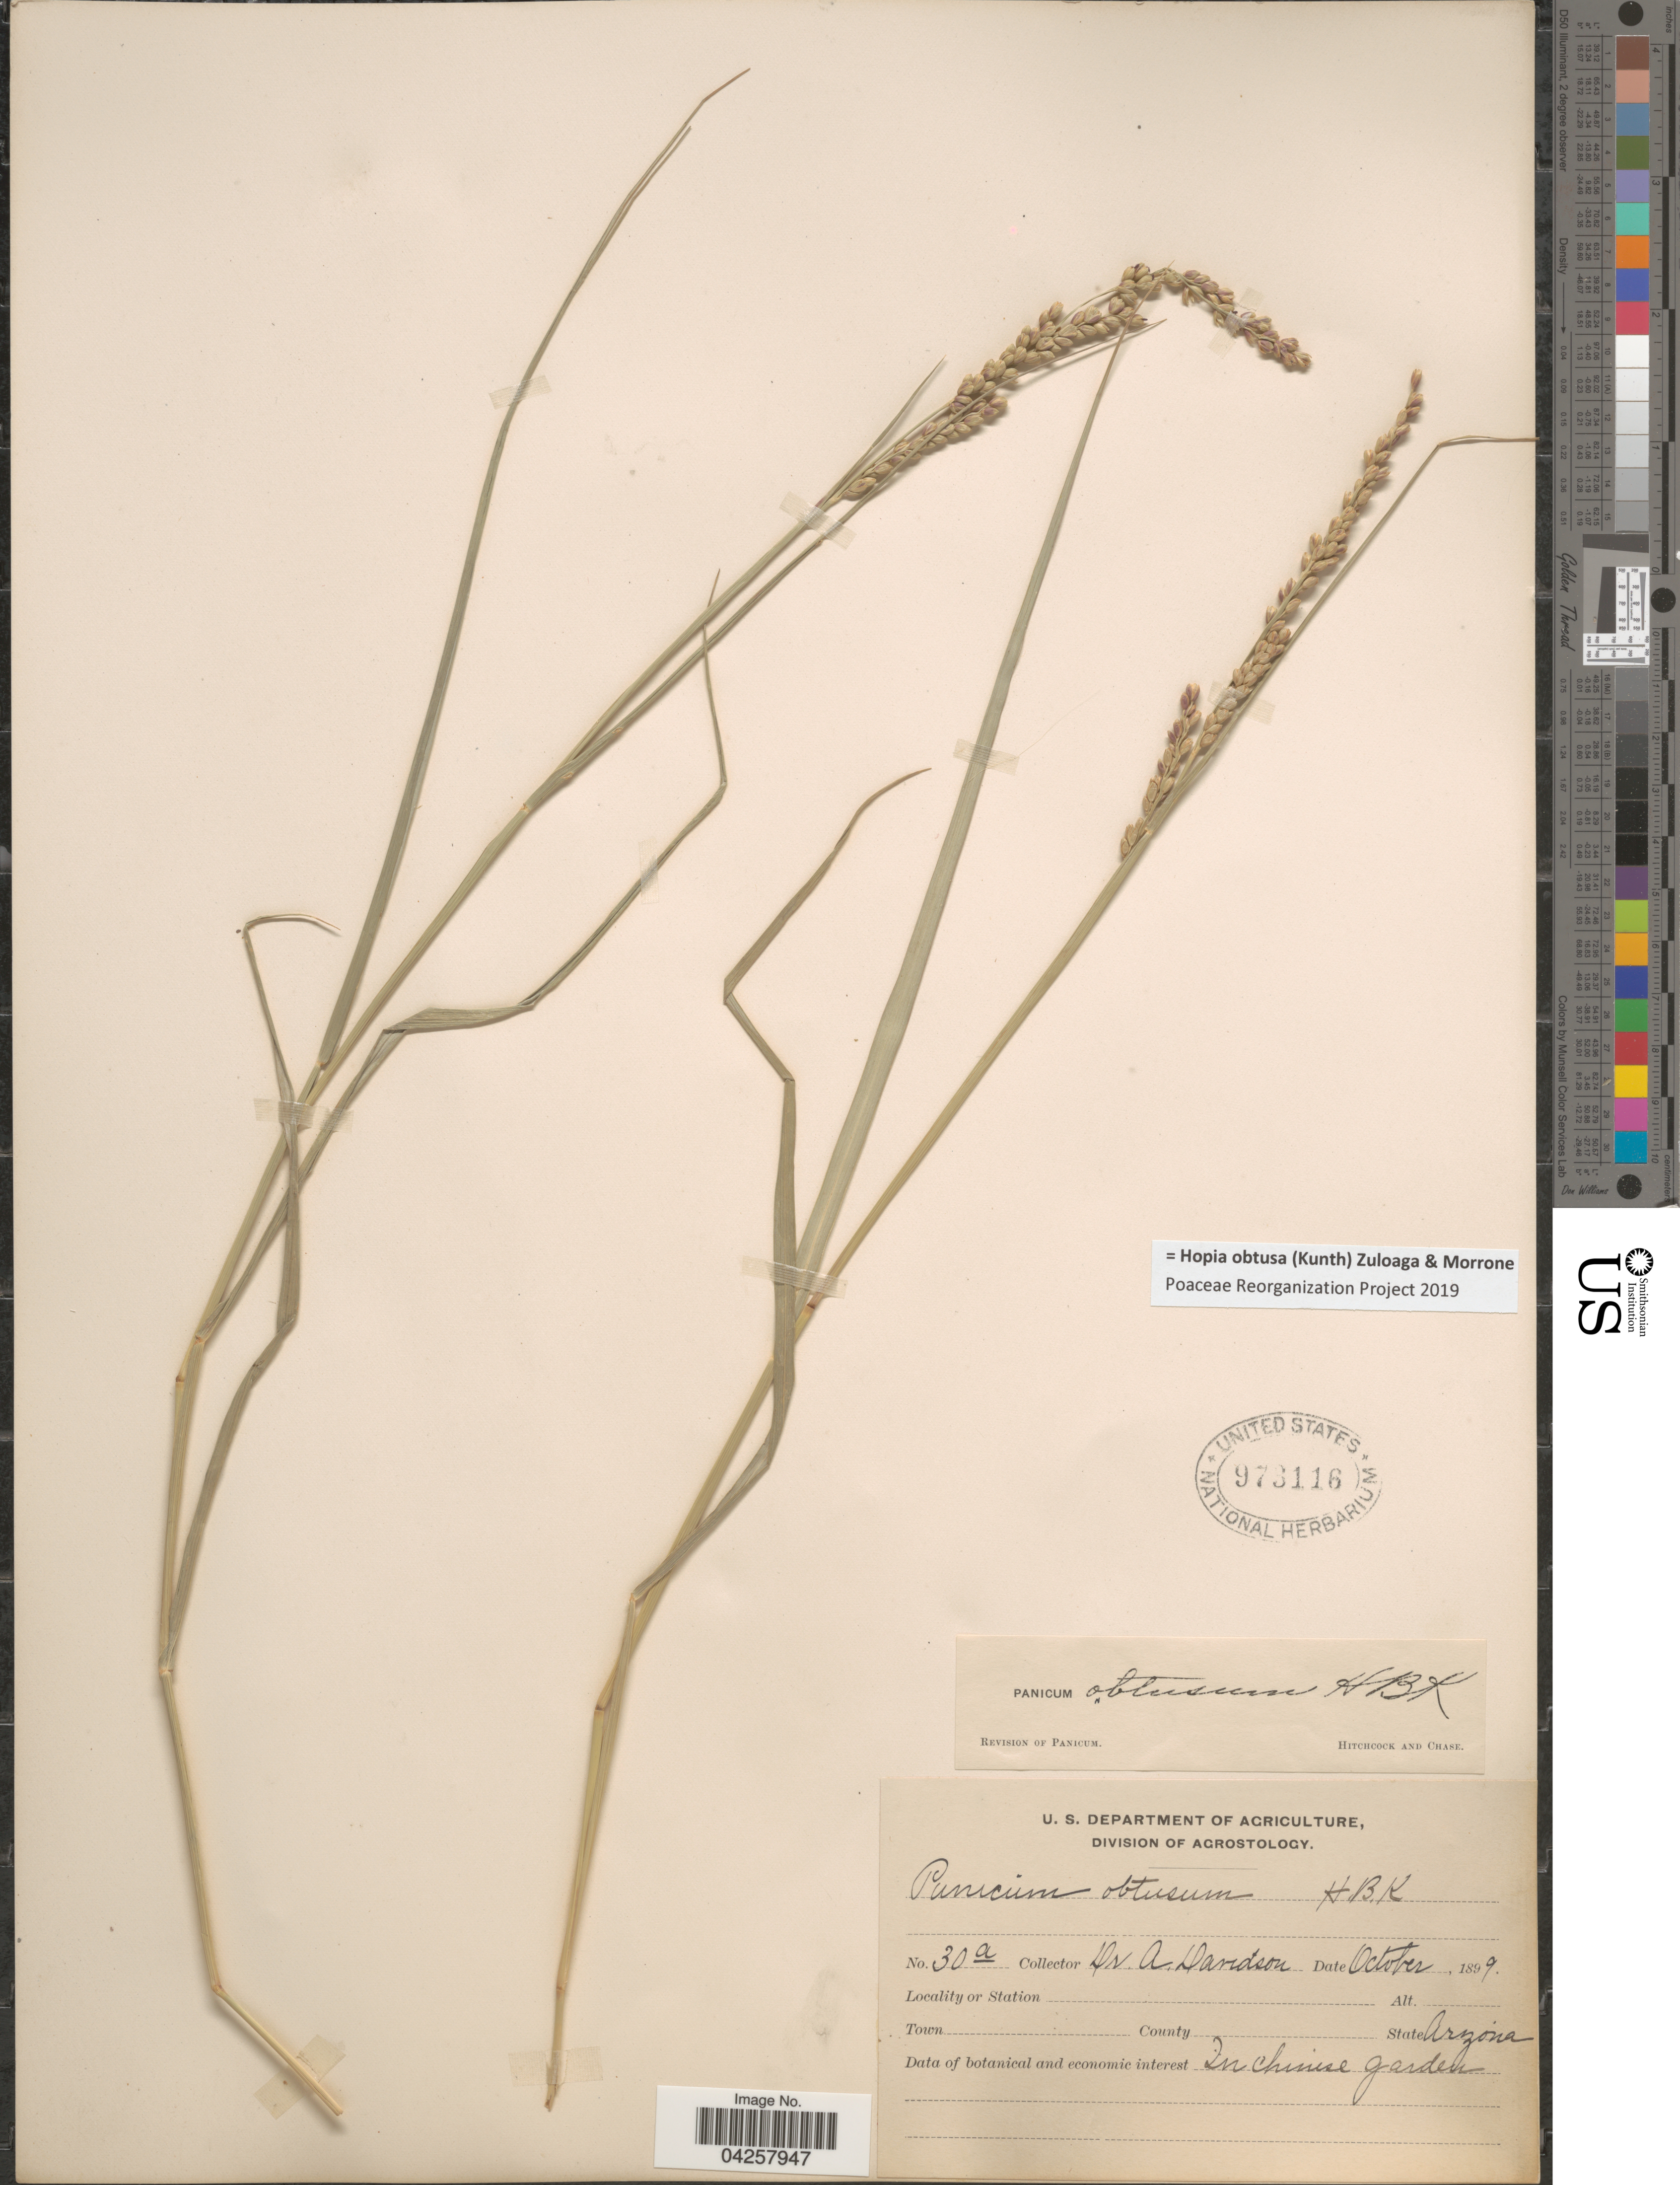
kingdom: Plantae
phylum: Tracheophyta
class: Liliopsida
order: Poales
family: Poaceae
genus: Hopia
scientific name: Hopia obtusa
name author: (Kunth) Zuloaga & Morrone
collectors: A. Davidson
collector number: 30a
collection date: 1899-10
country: United States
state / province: Arizona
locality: In chinese garden.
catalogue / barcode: US 973116